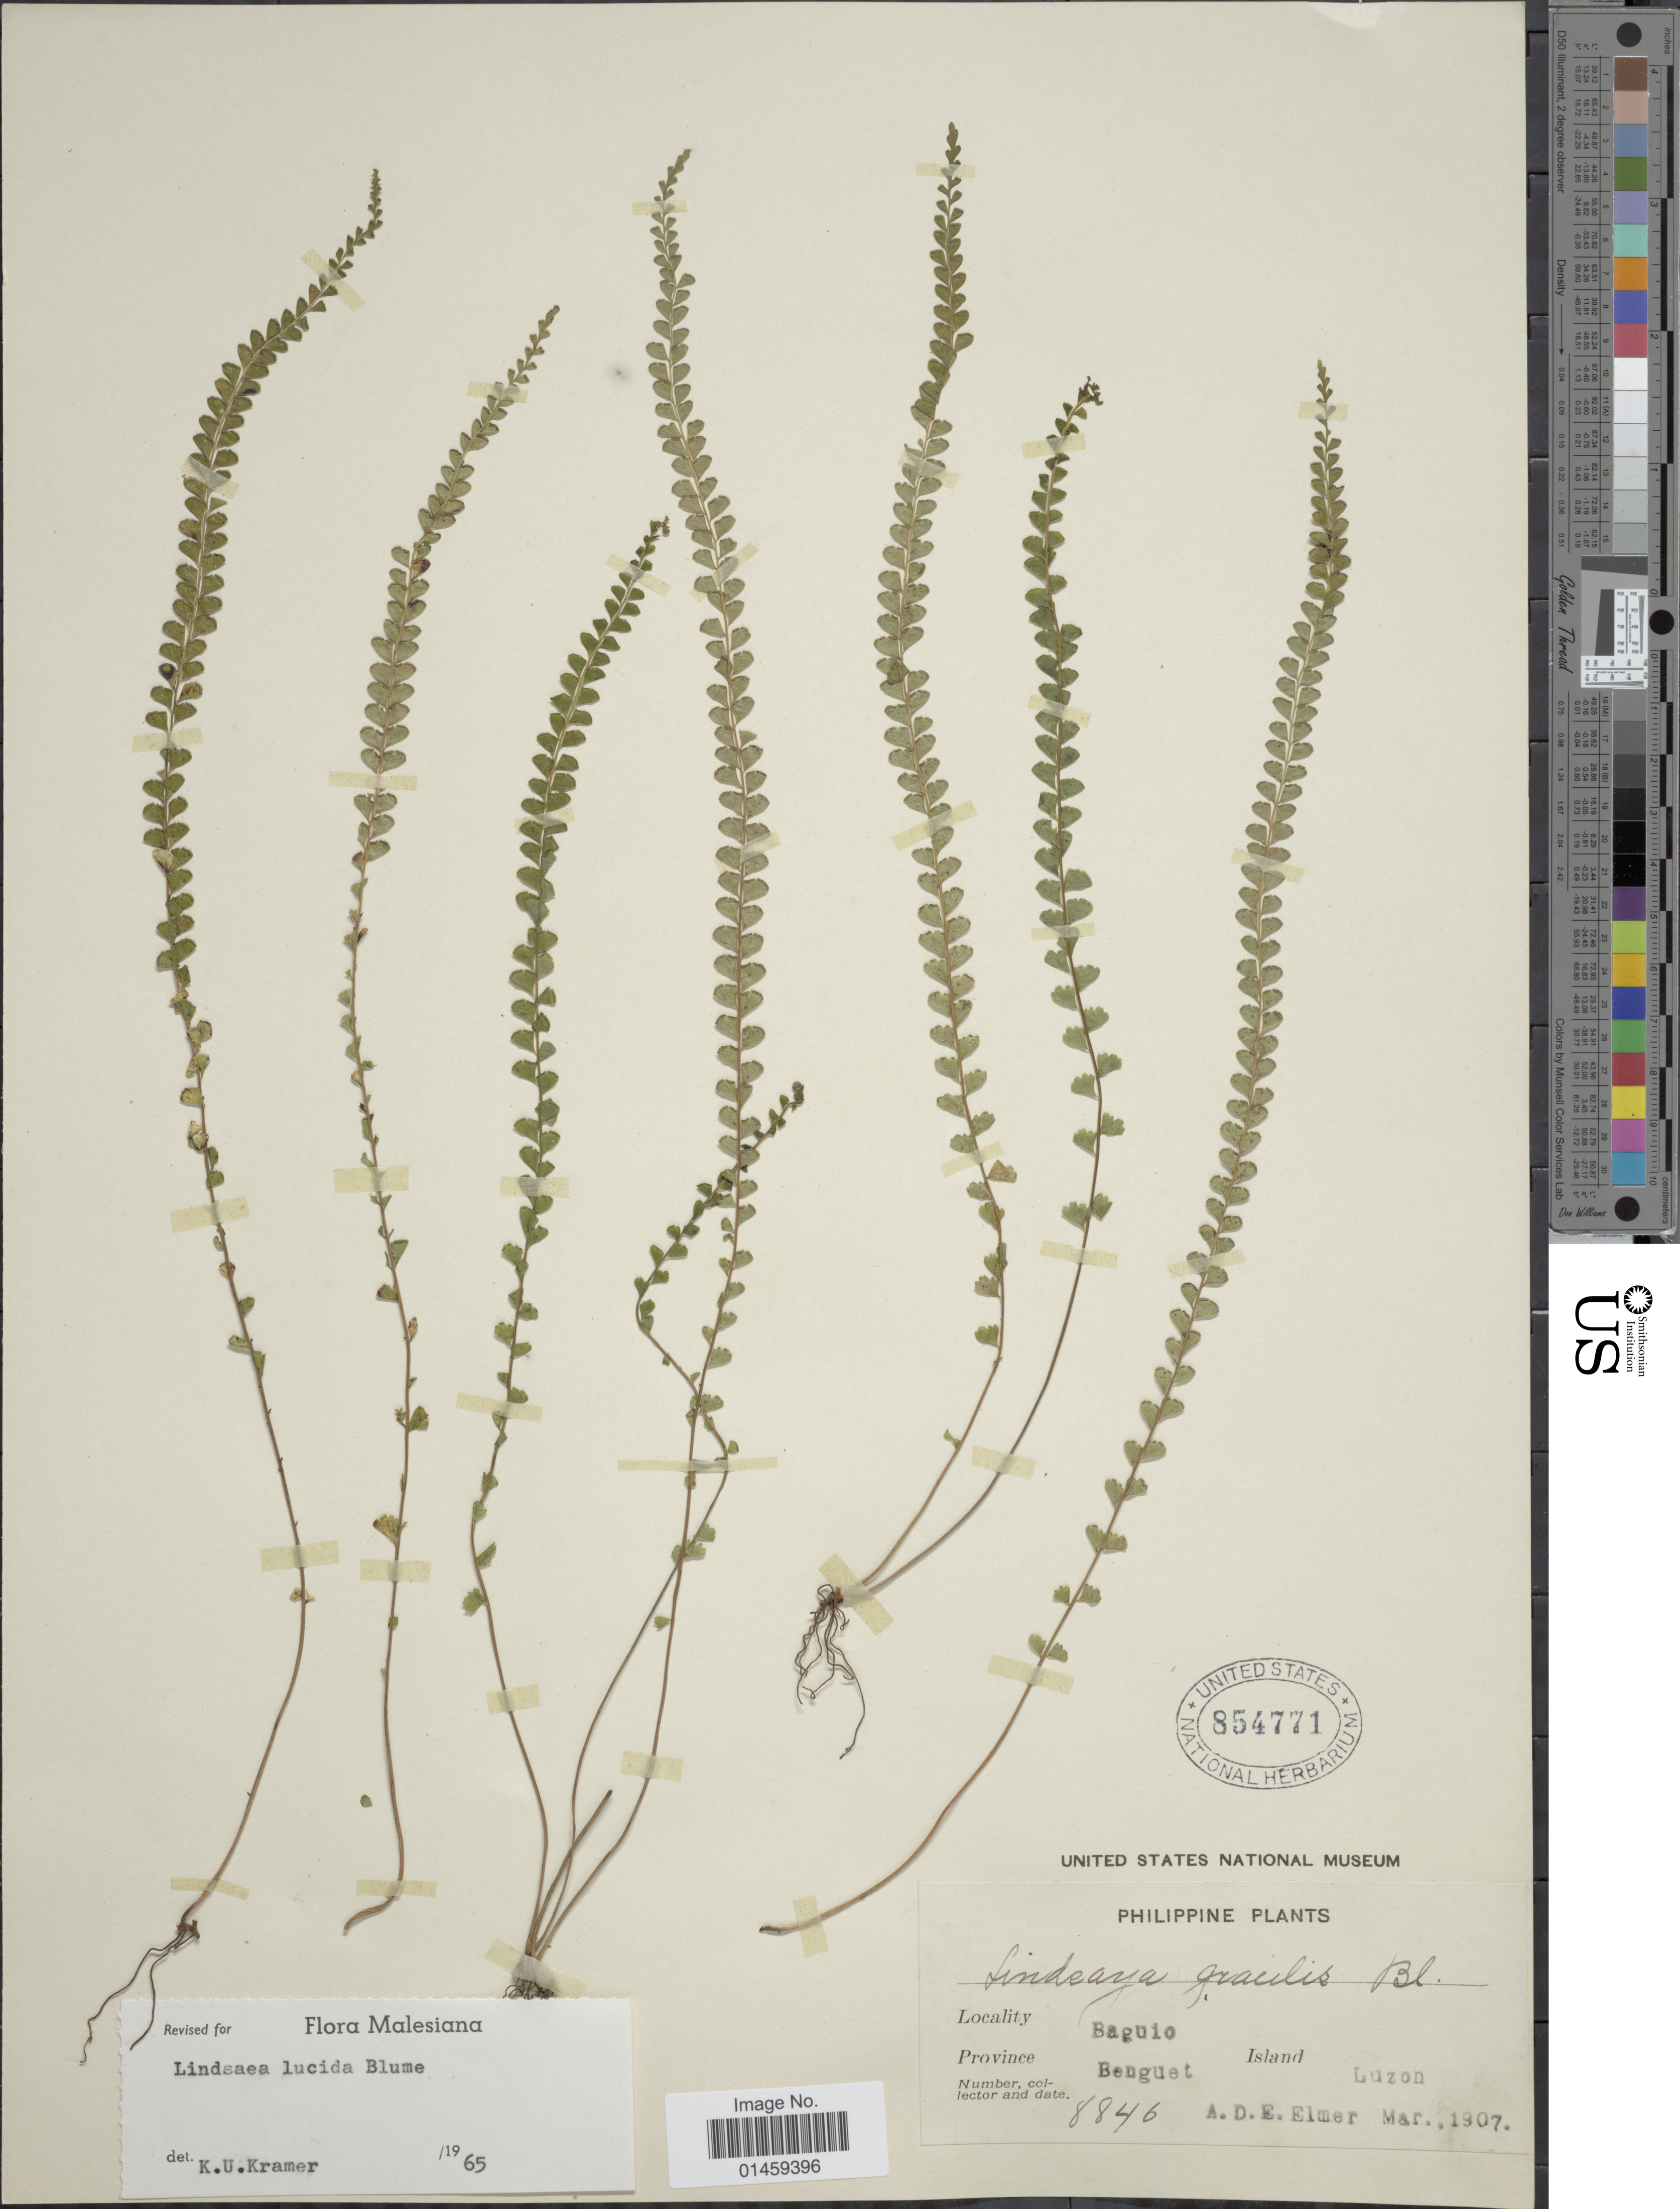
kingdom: Plantae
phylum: Tracheophyta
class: Polypodiopsida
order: Polypodiales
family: Lindsaeaceae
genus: Lindsaea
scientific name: Lindsaea lucida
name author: Blume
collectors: A. D. E. Elmer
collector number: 8846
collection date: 1907-03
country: Philippines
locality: Baguio. Province Benguet. Island Luzon.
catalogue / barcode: US 854771